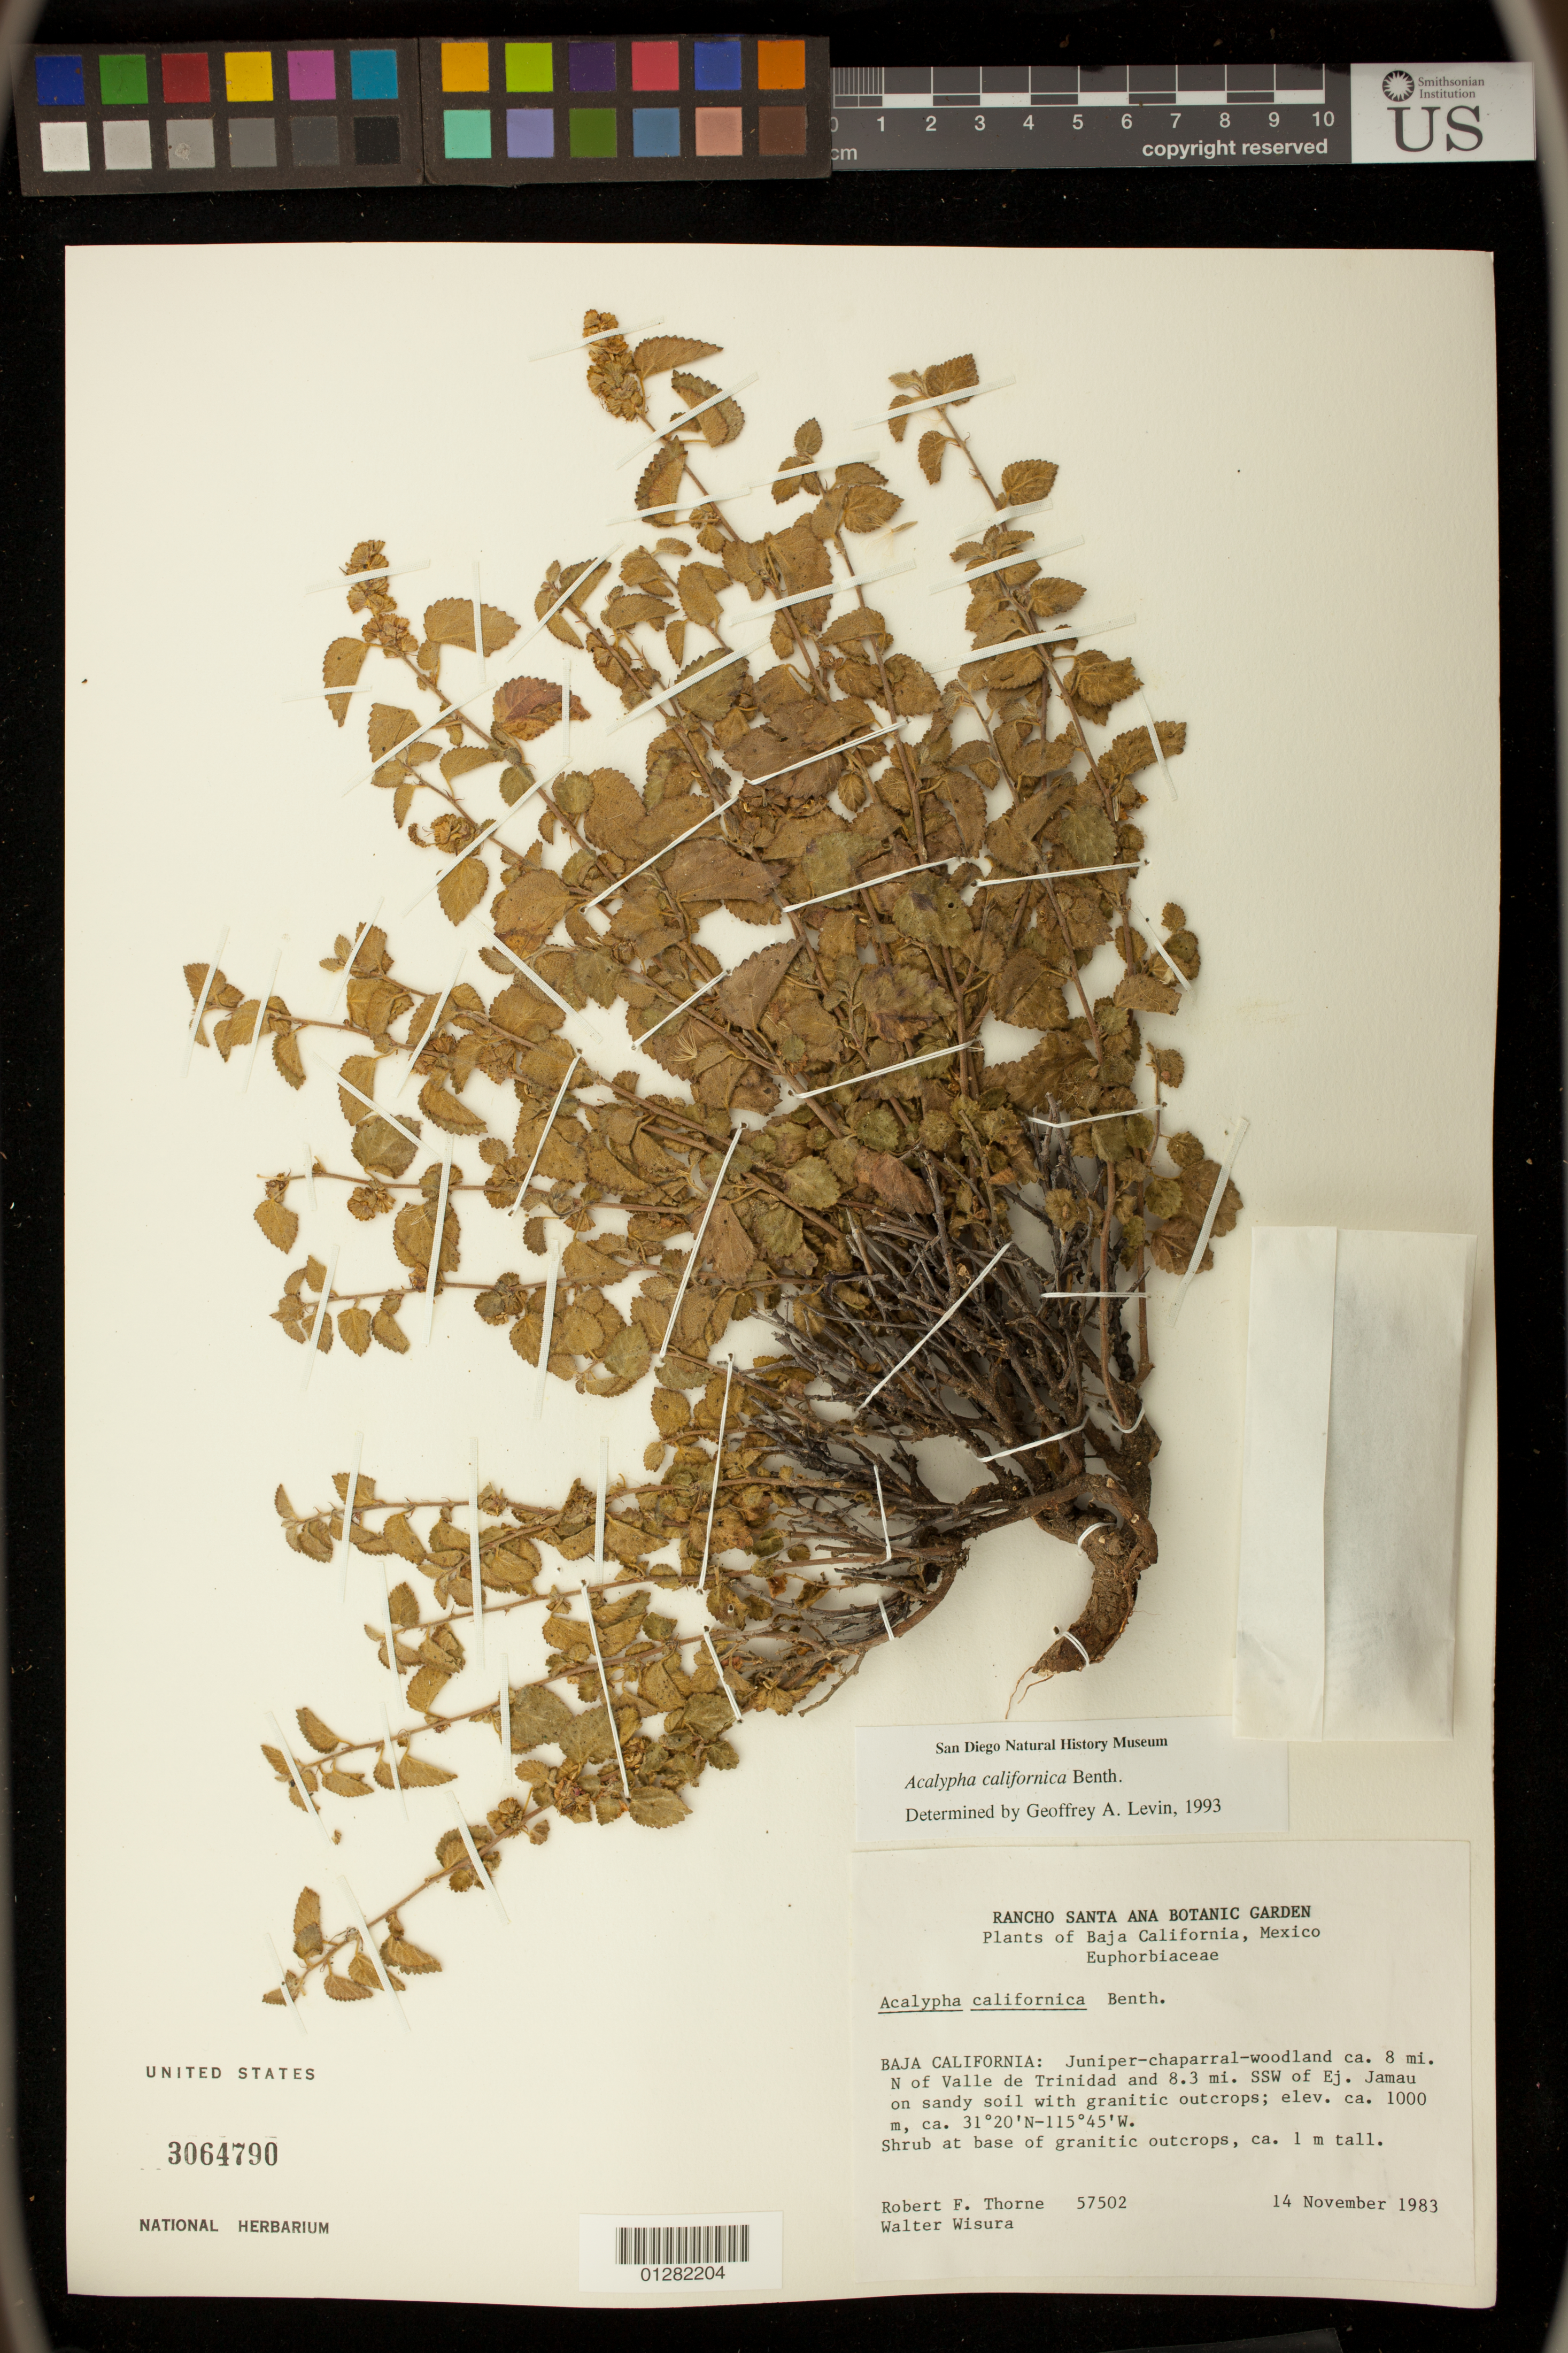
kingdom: Plantae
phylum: Tracheophyta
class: Magnoliopsida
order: Malpighiales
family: Euphorbiaceae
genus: Acalypha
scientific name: Acalypha californica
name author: Benth.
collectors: R. Throne & W. Wisura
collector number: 57502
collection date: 1983-11-14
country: Mexico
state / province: Baja California Norte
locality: ca. 8 mi. N of Valle de Trinidad and 8.3 mi. SSW of Ej. Jamau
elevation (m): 1000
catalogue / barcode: US 3064790